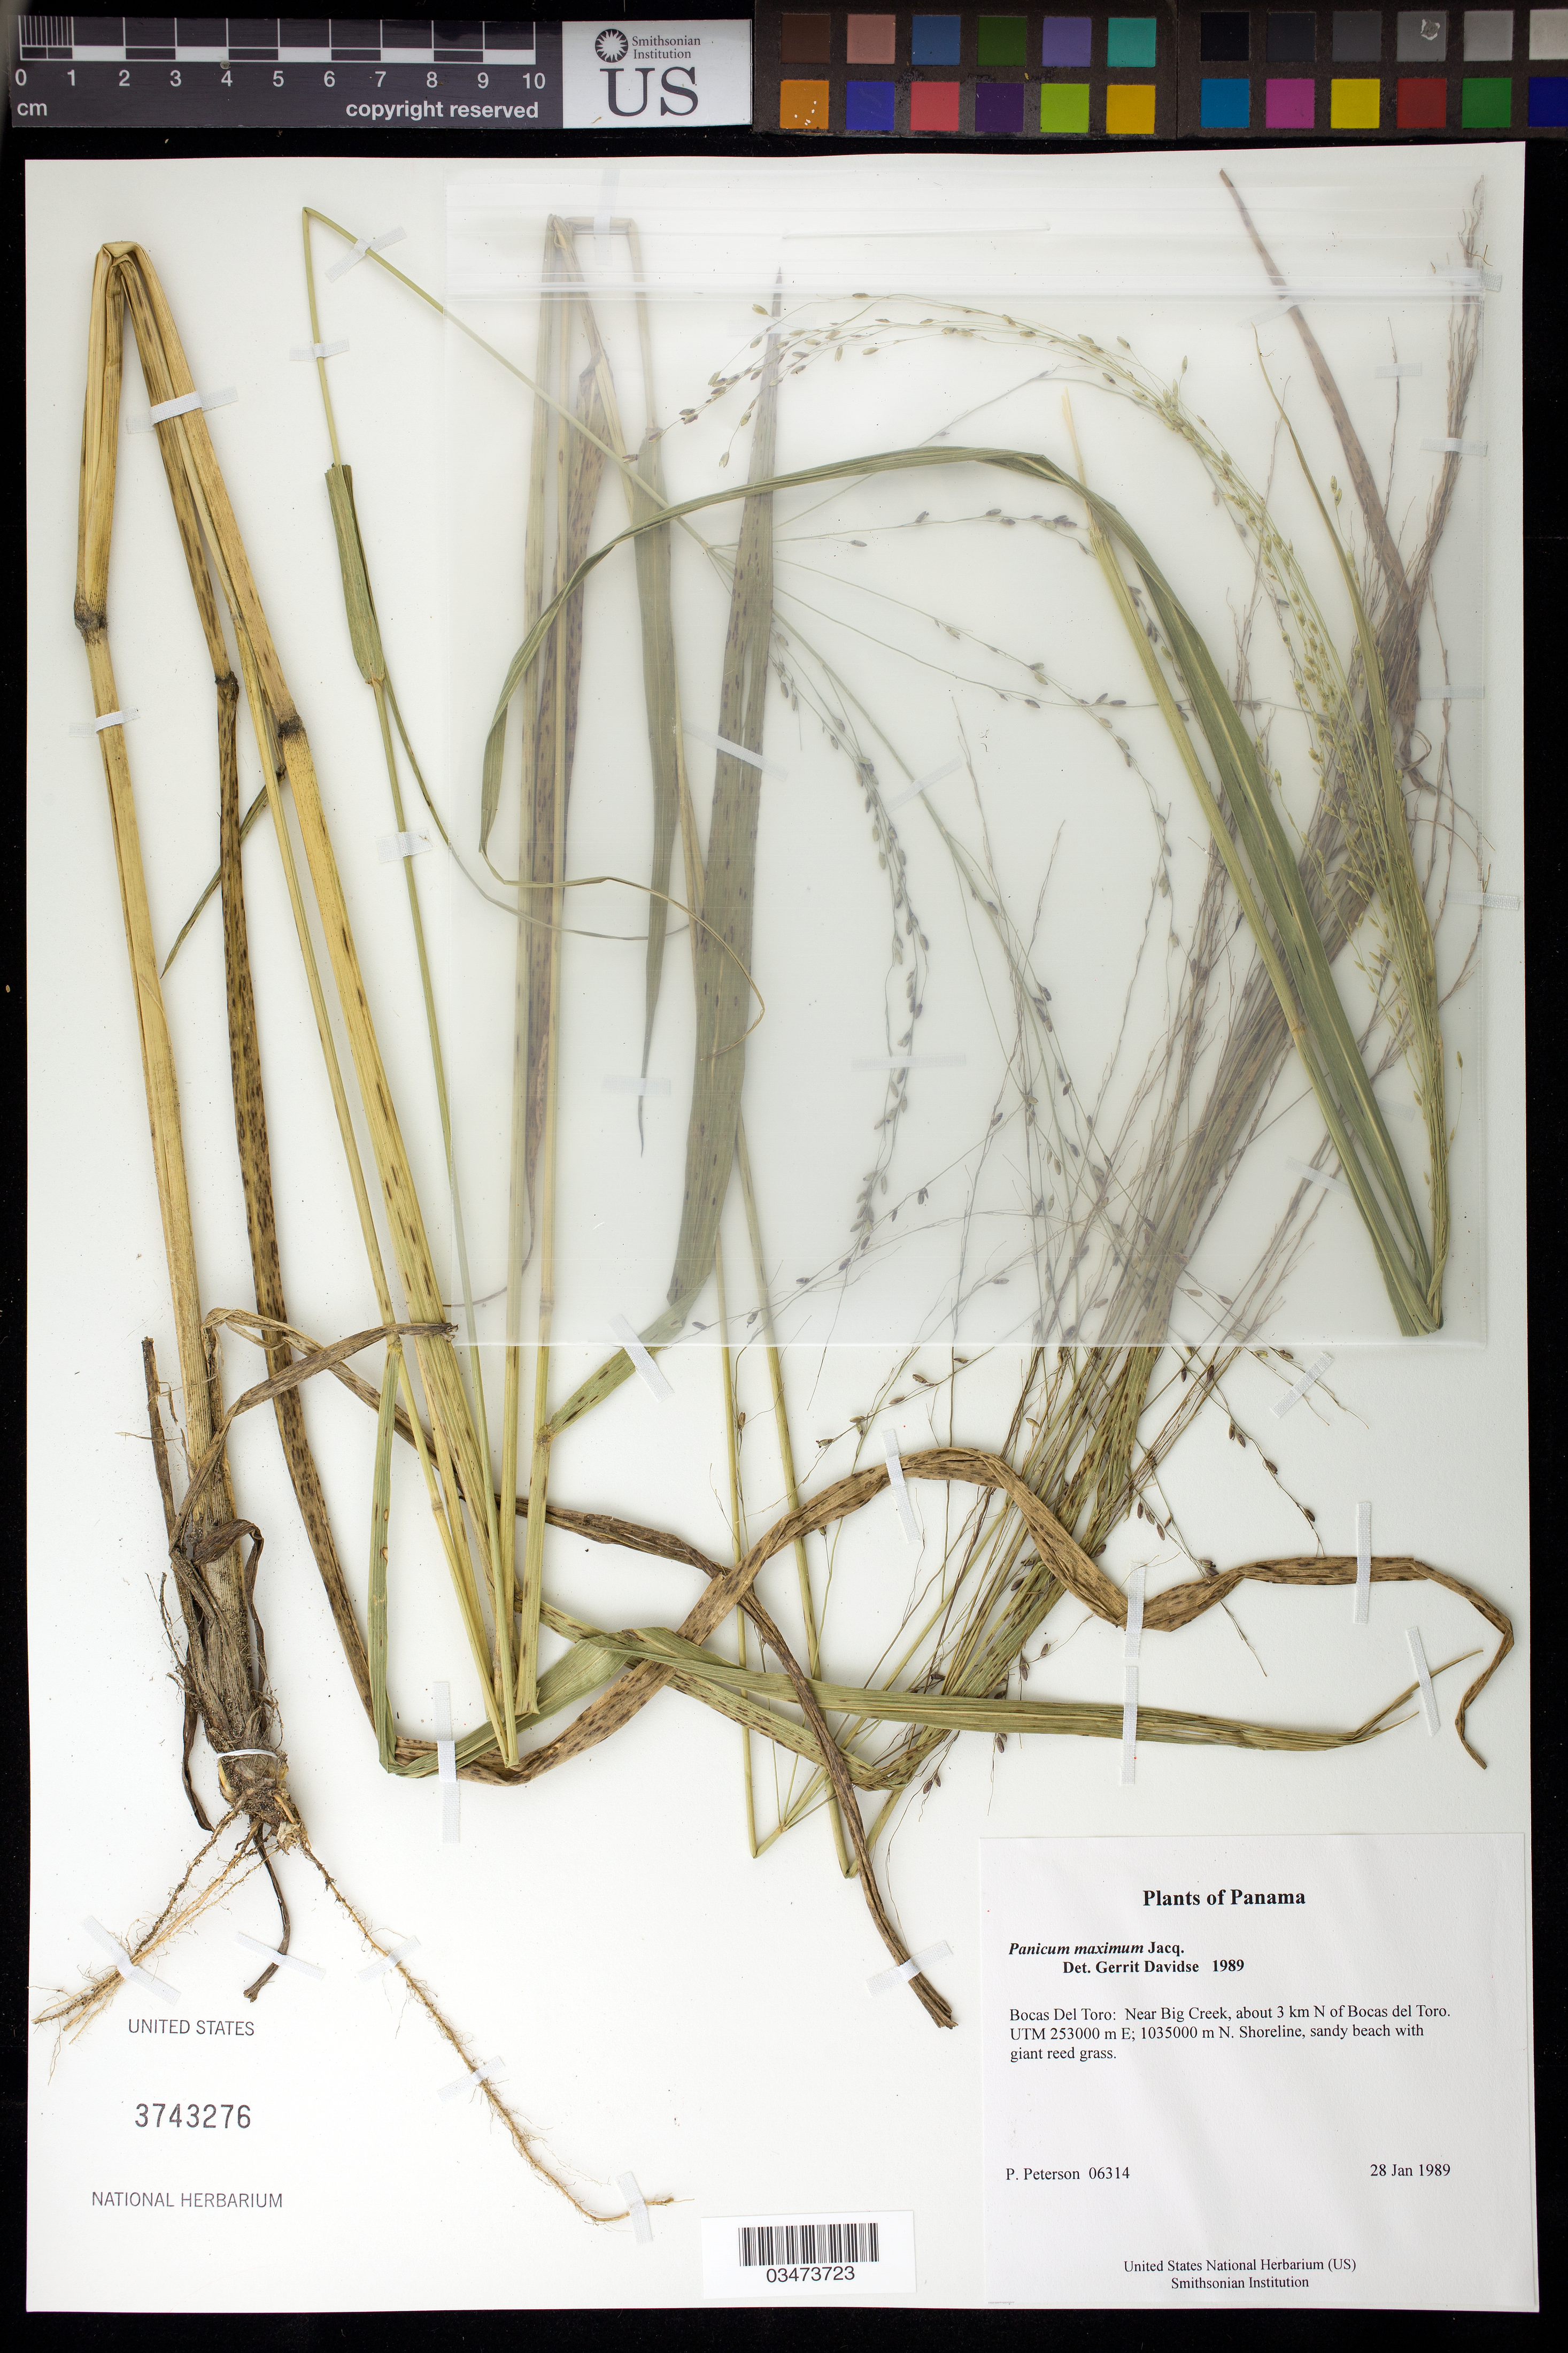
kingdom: Plantae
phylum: Tracheophyta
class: Liliopsida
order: Poales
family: Poaceae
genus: Panicum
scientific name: Panicum maximum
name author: Jacq.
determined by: Davidse, Gerrit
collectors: P. M. Peterson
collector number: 06314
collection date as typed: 28 Jan 1989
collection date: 1989-01-28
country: Panama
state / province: Bocas del Toro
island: Colón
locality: Near Big Creek, about 3 km N of Bocas del Toro. UTM 253000 m E; 1035000 m N.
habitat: Shoreline, sandy beach with giant reed grass.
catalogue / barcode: US 3743276